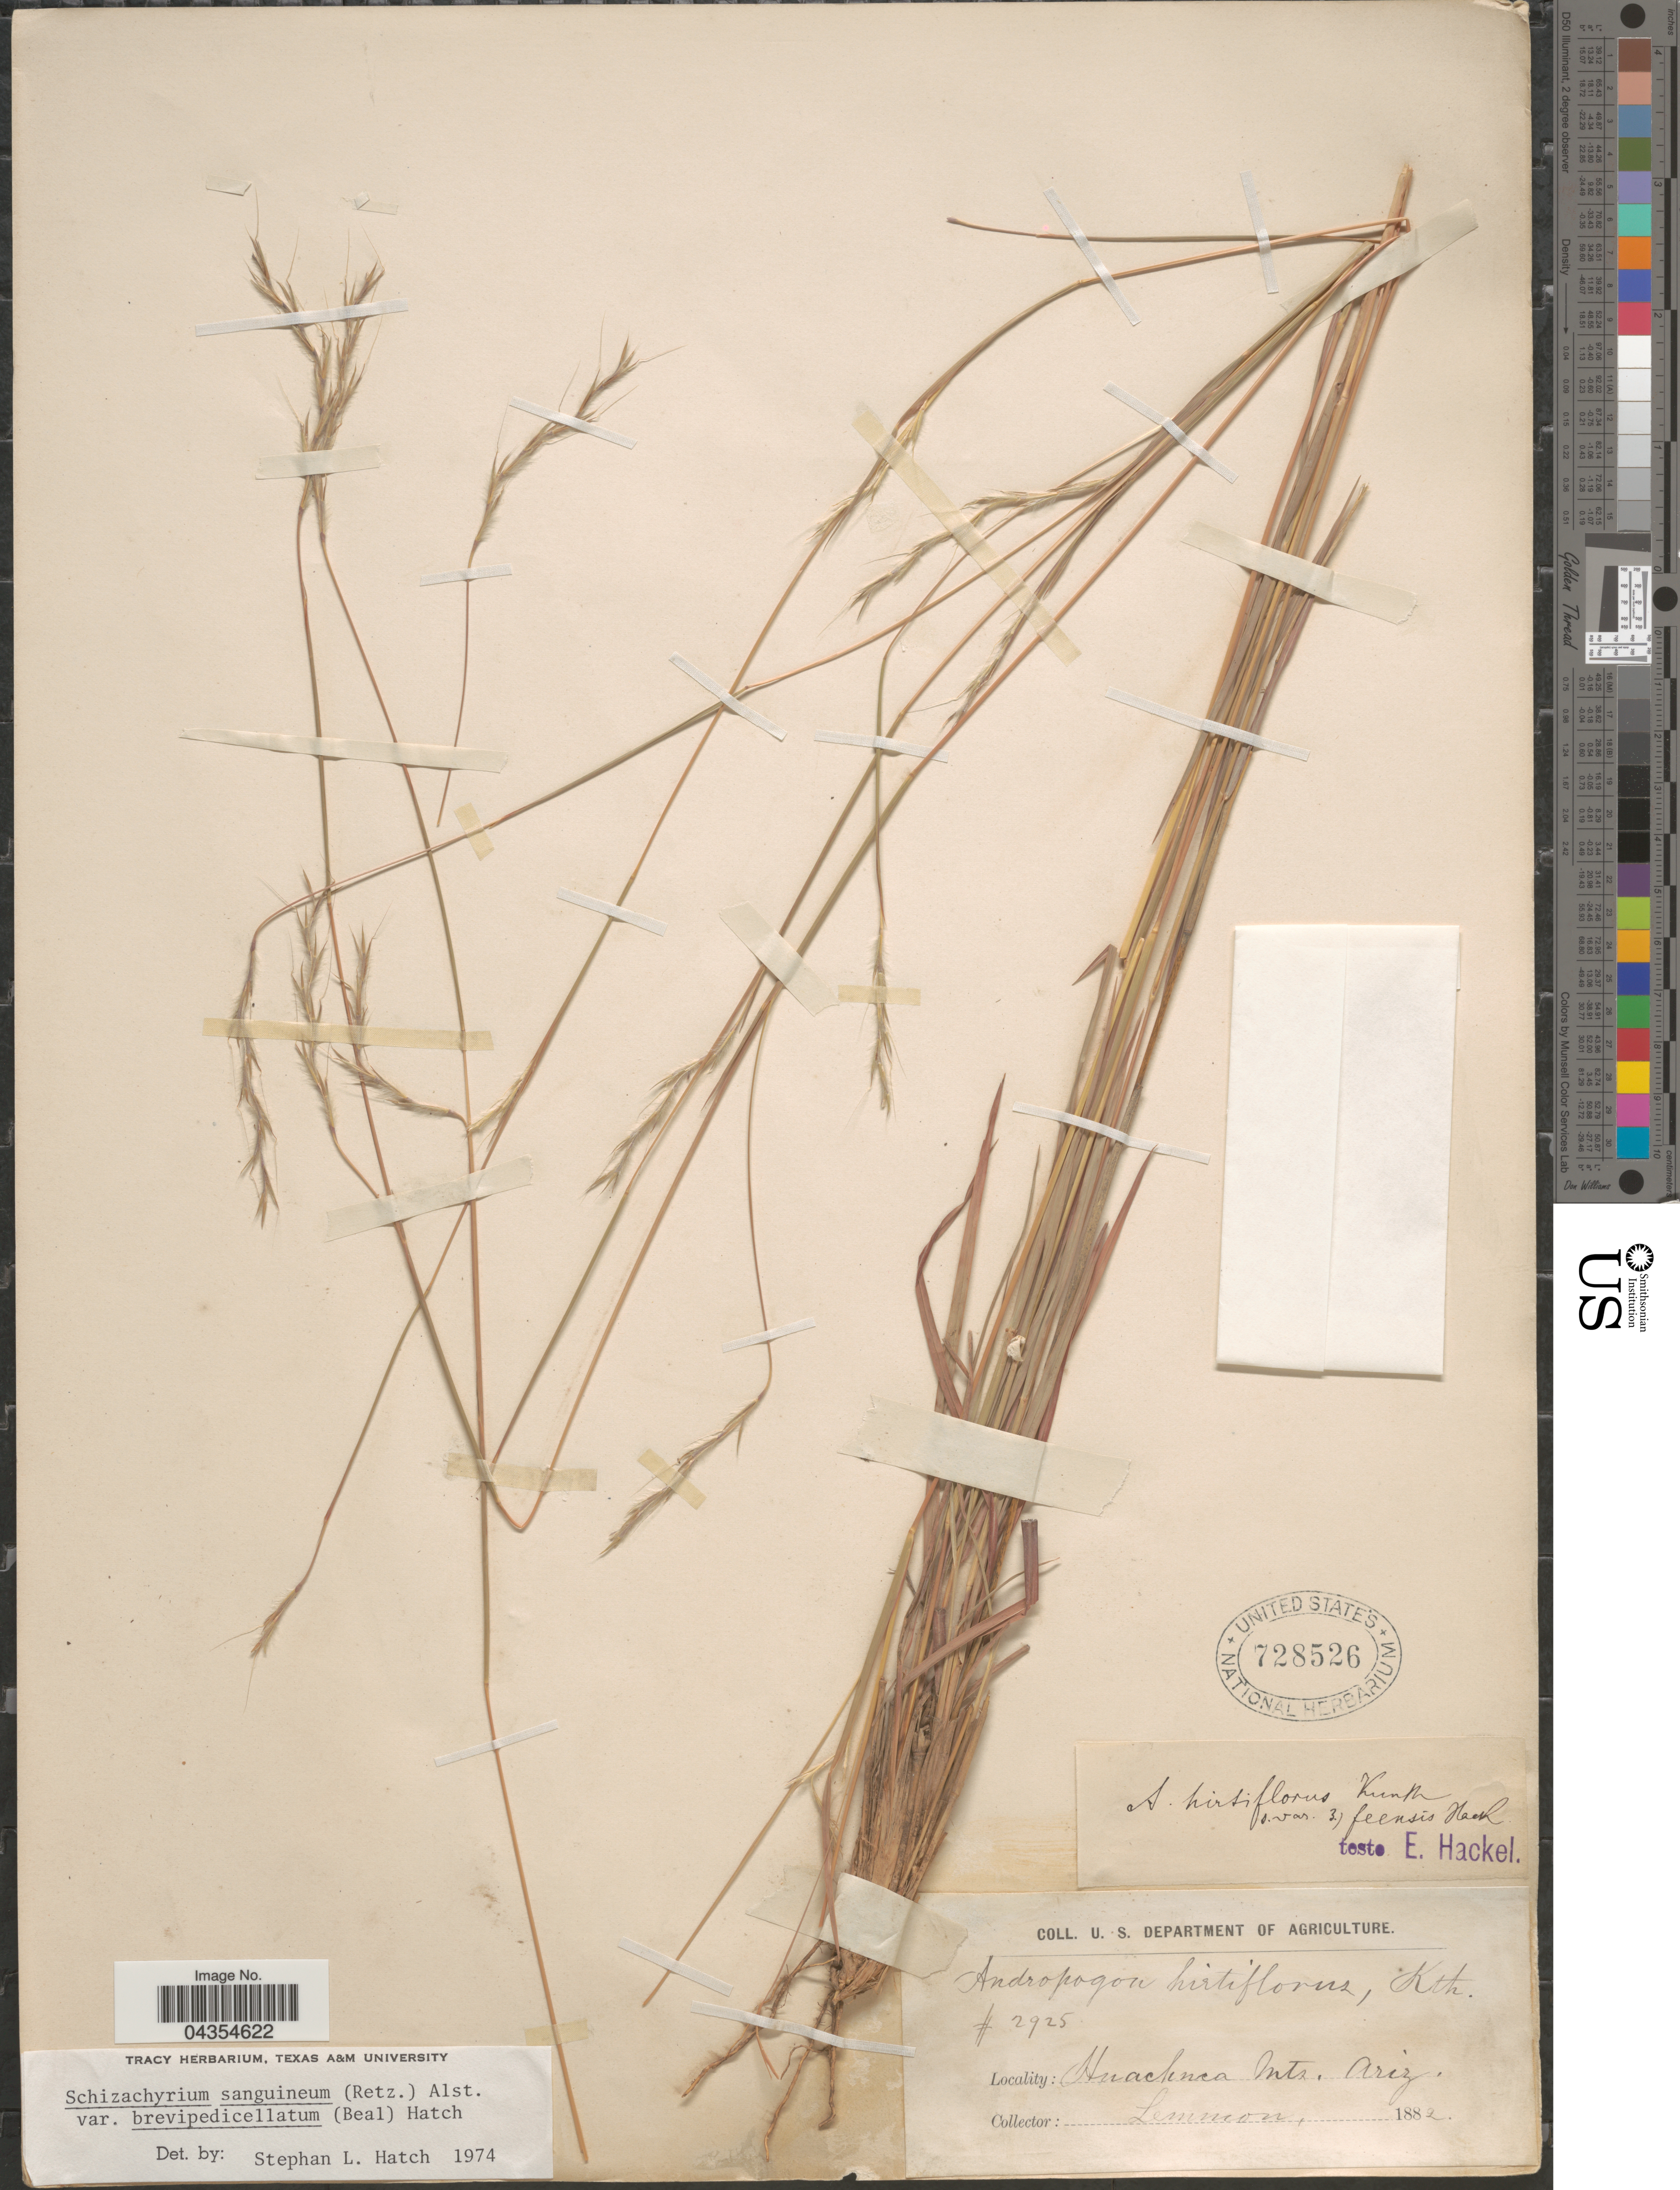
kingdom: Plantae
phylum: Tracheophyta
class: Liliopsida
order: Poales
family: Poaceae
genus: Schizachyrium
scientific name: Schizachyrium sanguineum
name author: (Retz.) Alston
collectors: -- Lemmon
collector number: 2925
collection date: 1882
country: United States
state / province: Arizona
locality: Huachuca Mts.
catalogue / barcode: US 728526